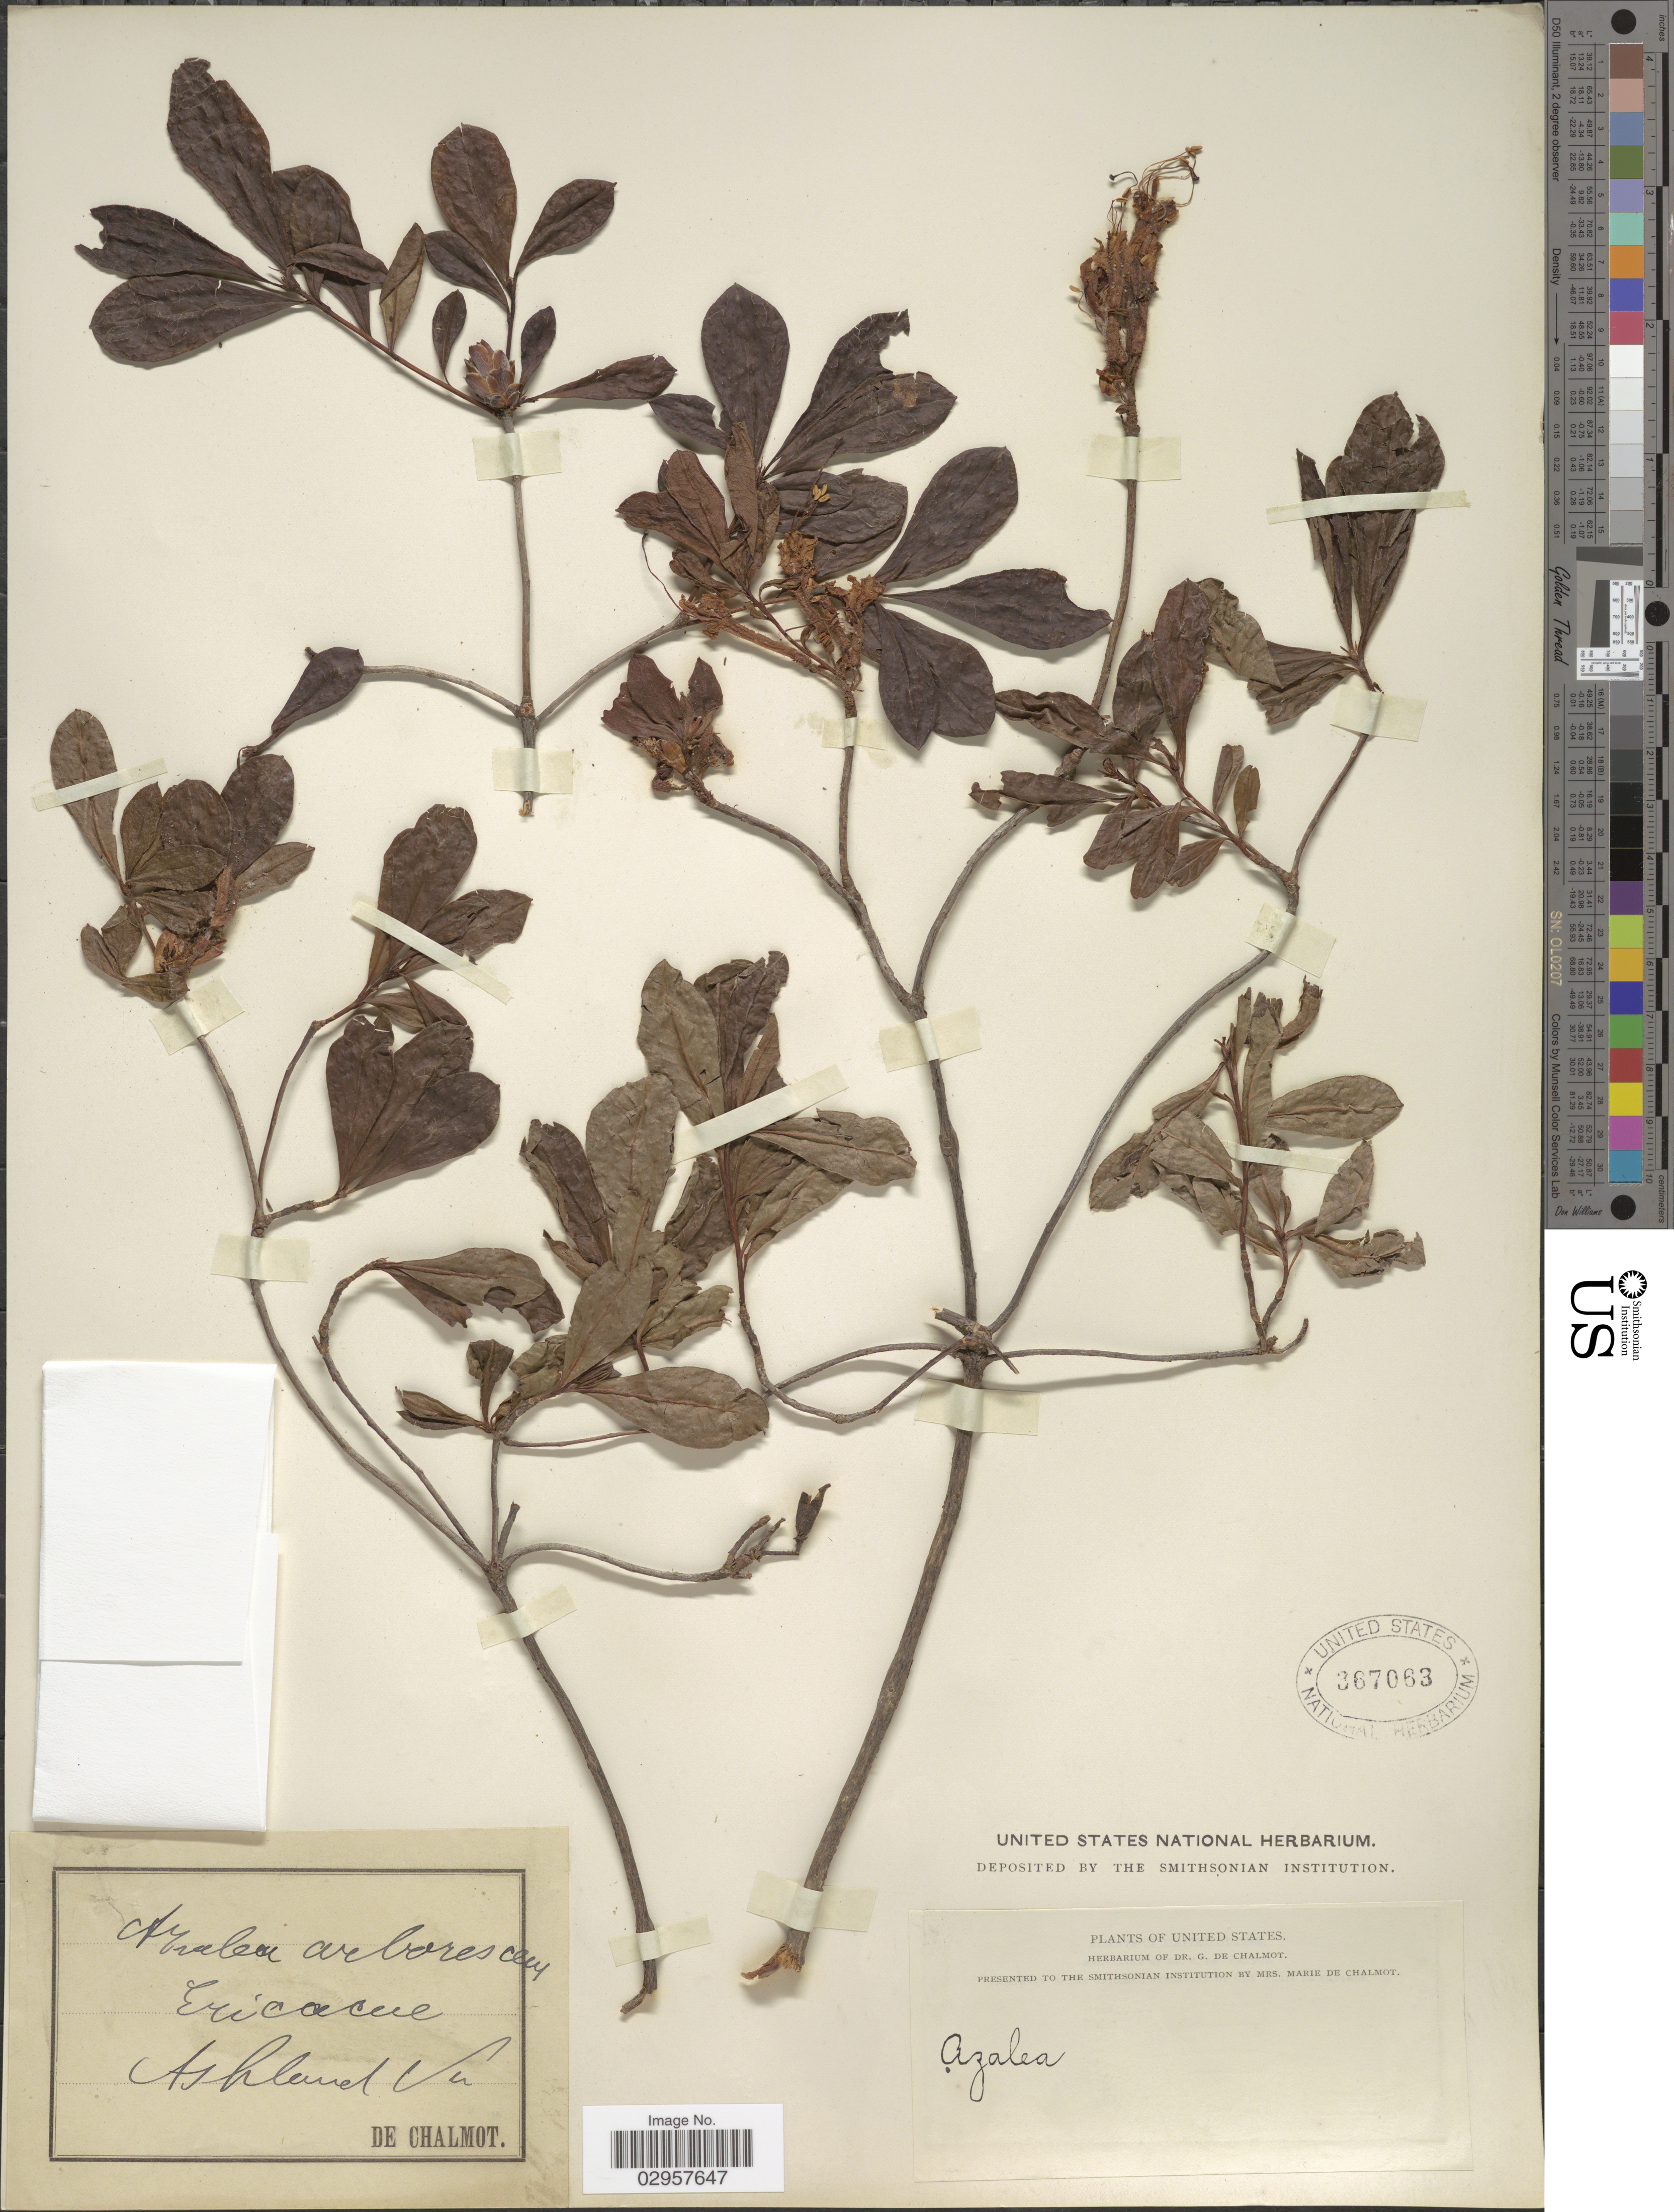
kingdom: Plantae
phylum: Tracheophyta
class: Magnoliopsida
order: Ericales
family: Ericaceae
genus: Rhododendron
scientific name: Rhododendron arborescens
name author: (Pursh) Torr.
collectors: G. de Chalmot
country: United States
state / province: Virginia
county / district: Hanover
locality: Ashland.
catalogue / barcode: US 367063